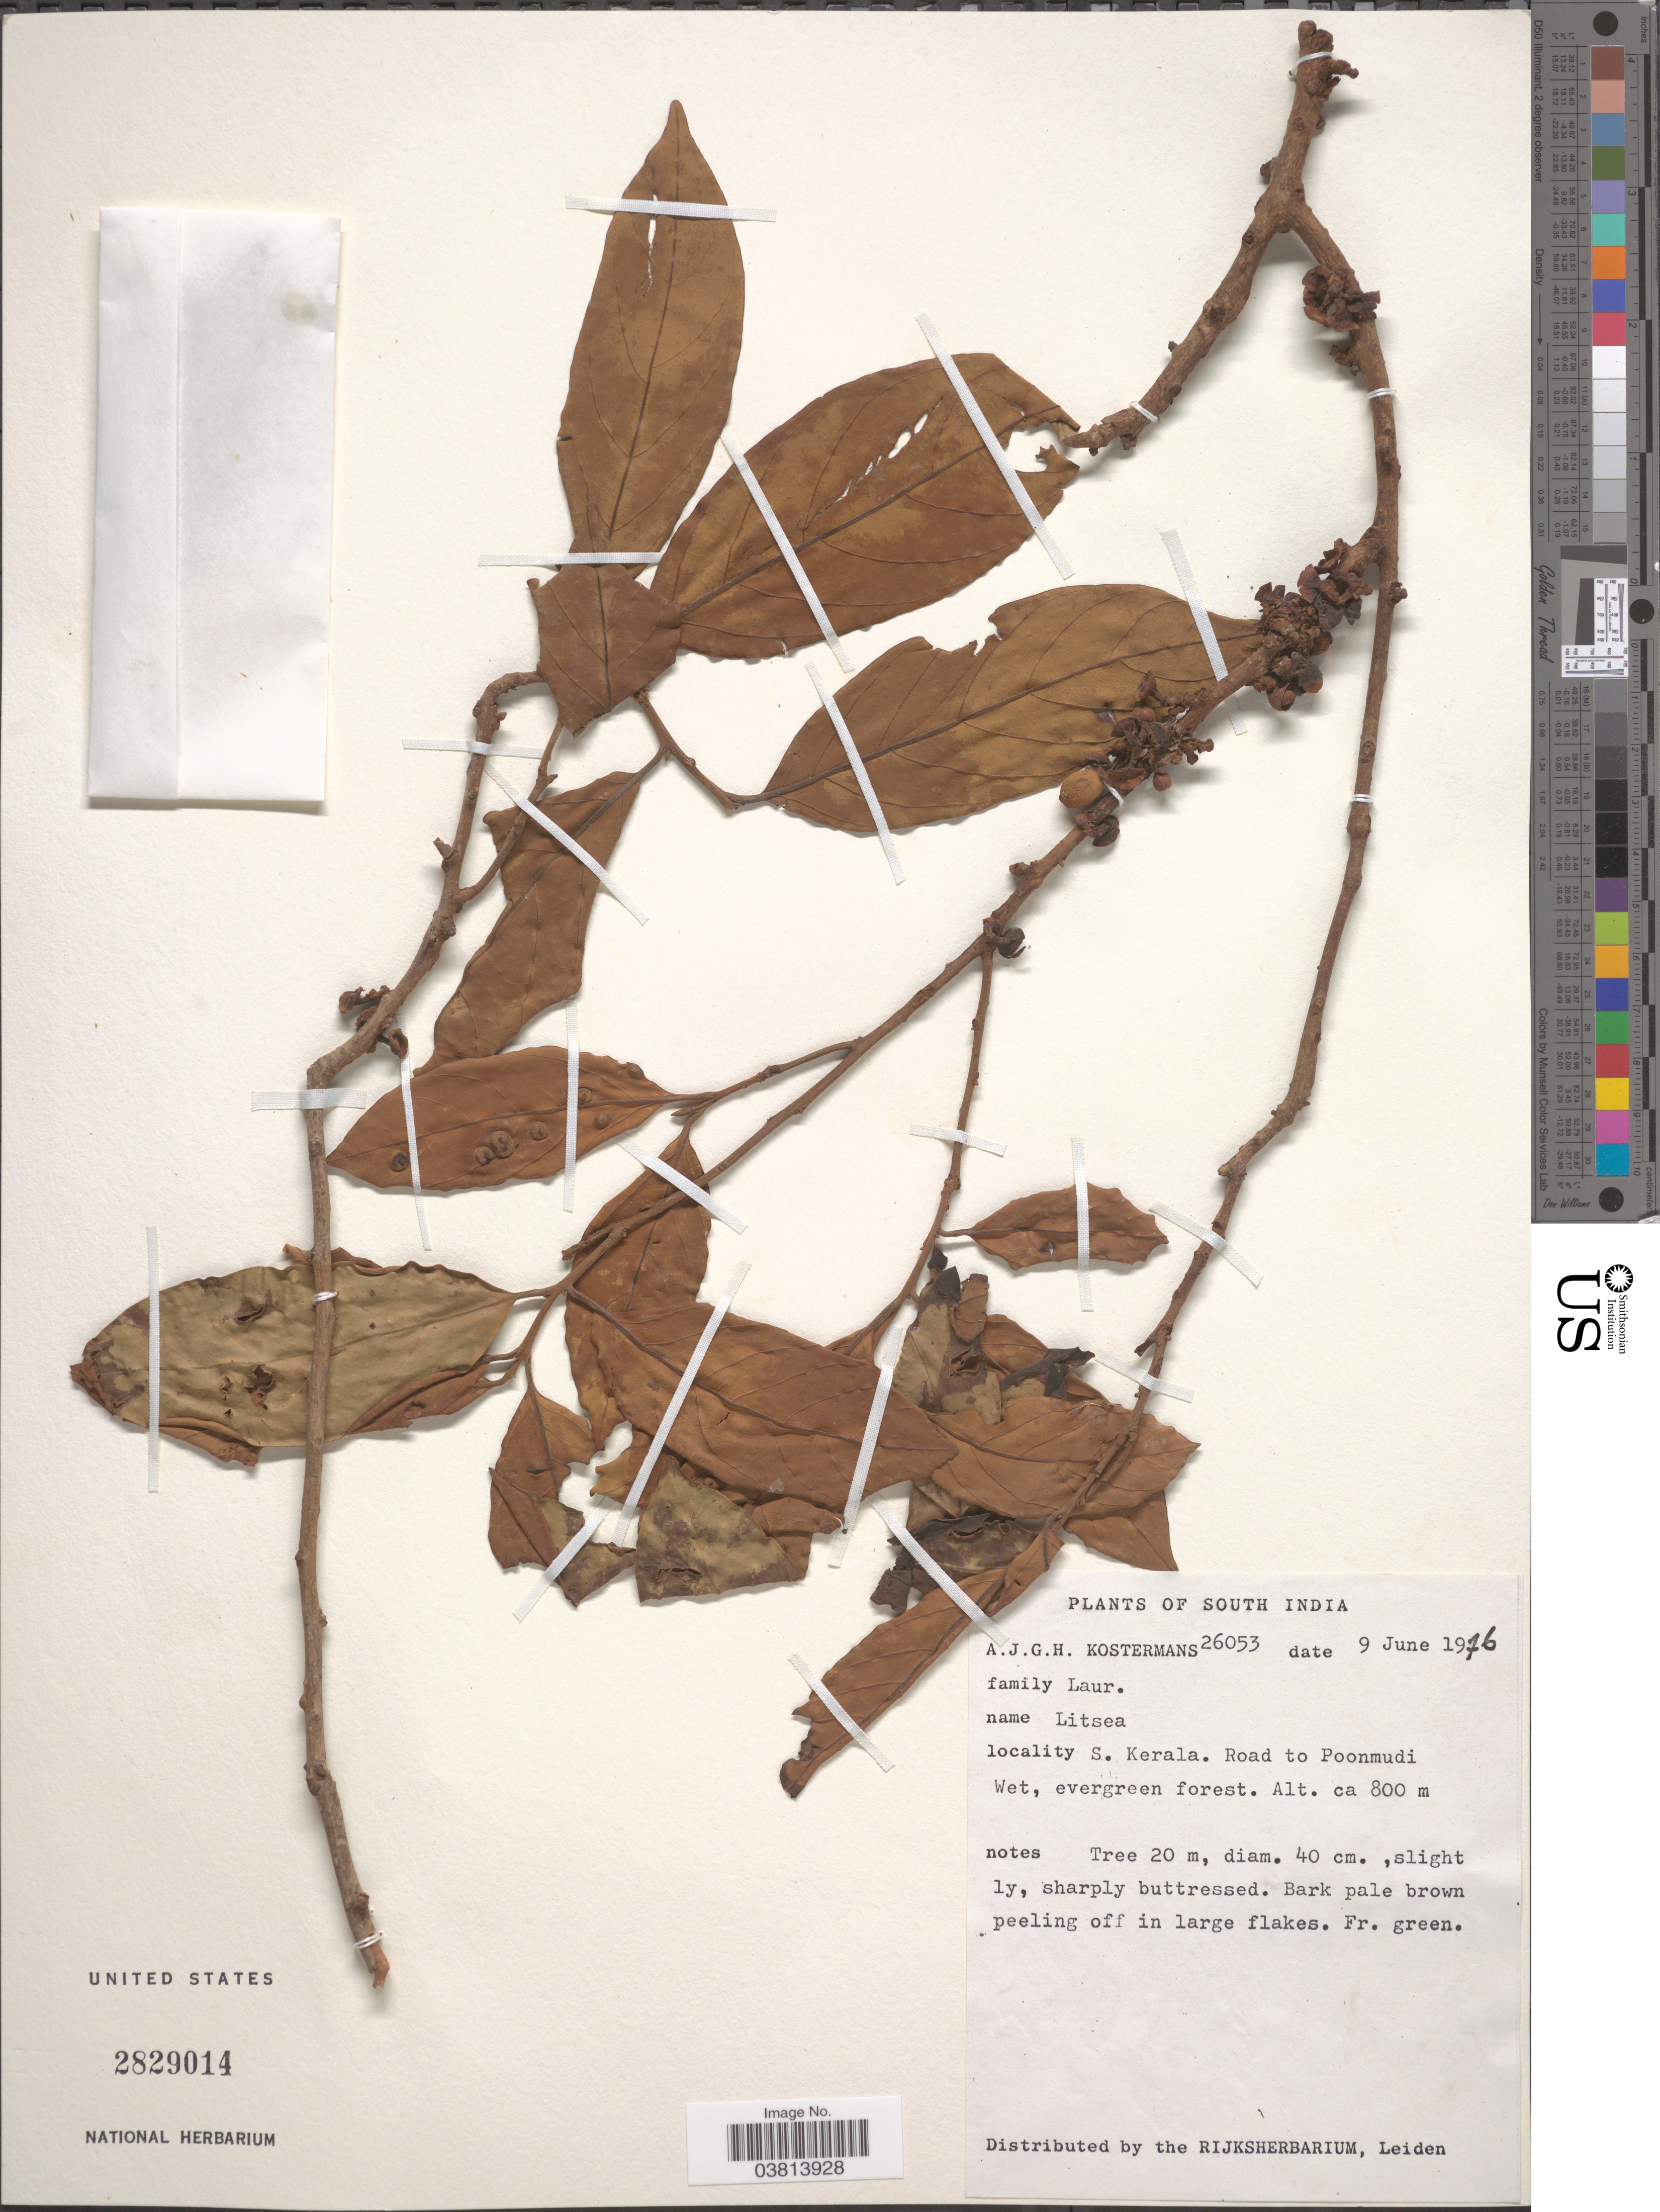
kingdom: Plantae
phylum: Tracheophyta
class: Magnoliopsida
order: Laurales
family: Lauraceae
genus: Litsea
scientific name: Litsea sp.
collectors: A. J. G. Kostermans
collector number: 26053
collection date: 1976-06-09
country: India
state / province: Kerala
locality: South India. S. Kerala. Road to Poonmudi.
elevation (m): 800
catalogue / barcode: US 2829014